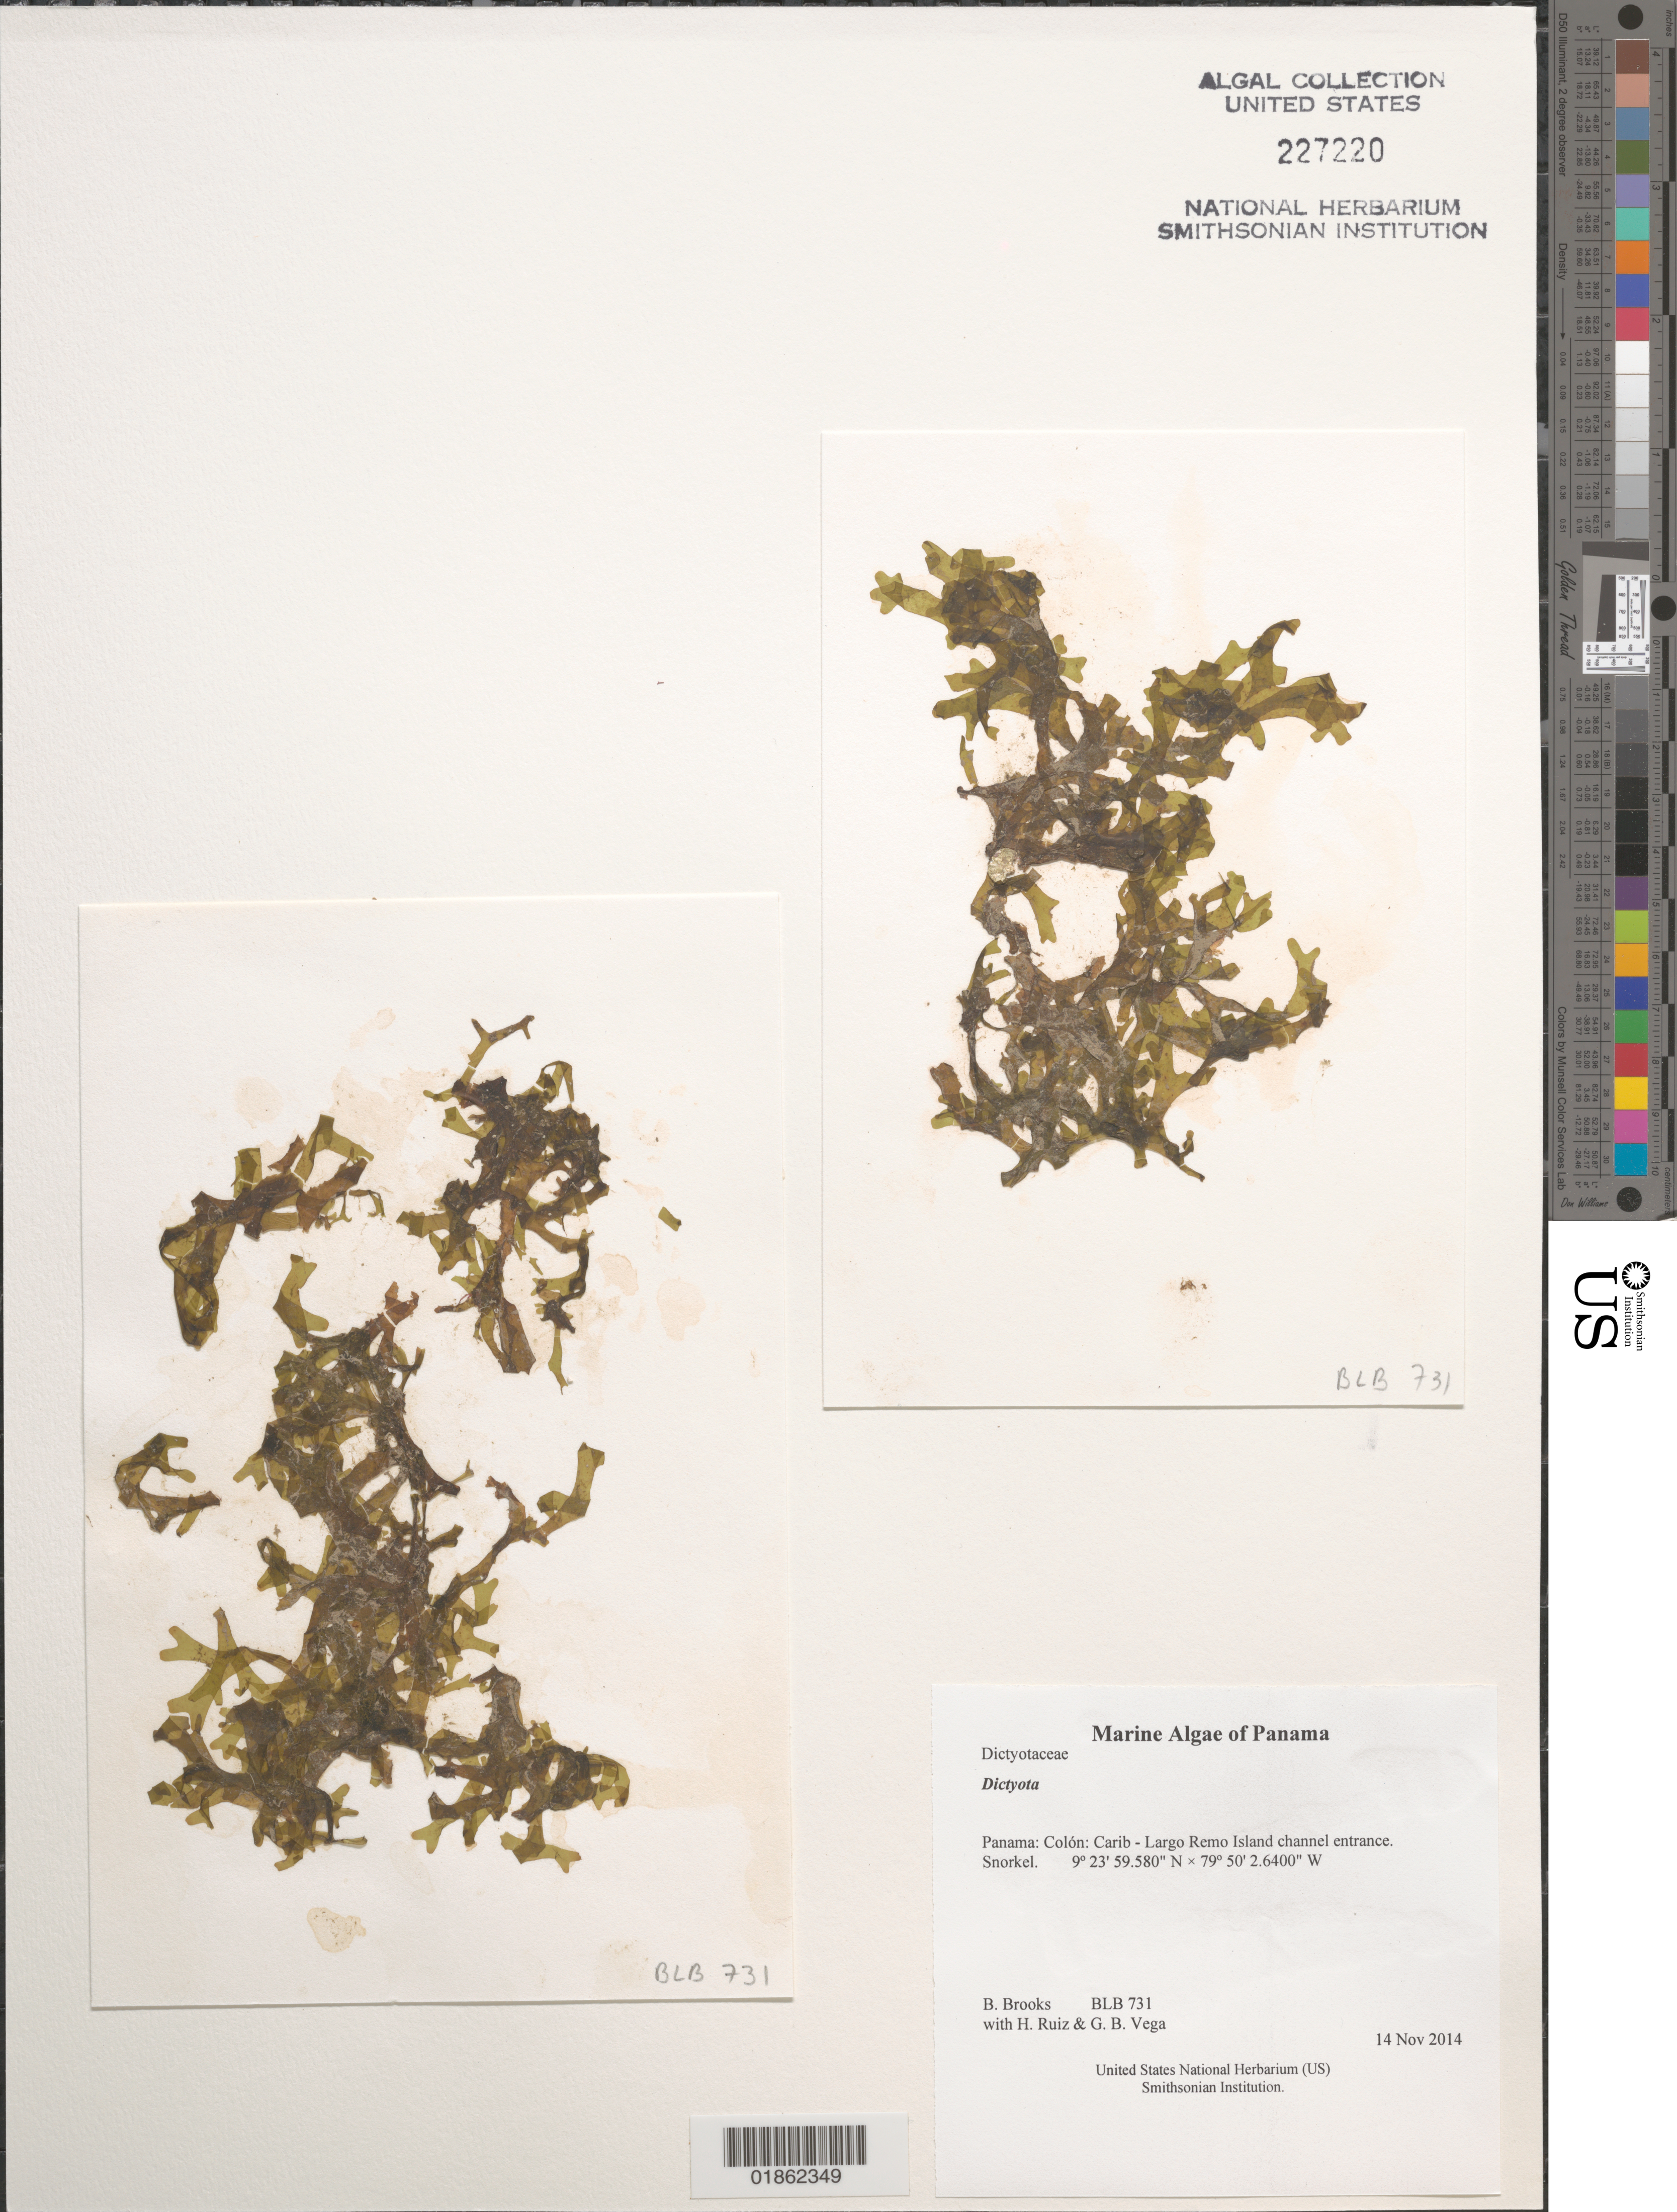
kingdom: Chromista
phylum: Ochrophyta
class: Phaeophyceae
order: Dictyotales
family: Dictyotaceae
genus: Dictyota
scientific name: Dictyota sp.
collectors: B. Brooks, H. Ruiz & G. B. Vega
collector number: BLB 731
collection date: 2014-11-14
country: Panama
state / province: Colón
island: Largo Remo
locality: Carib - Largo Remo Island channel entrance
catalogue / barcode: US 227220